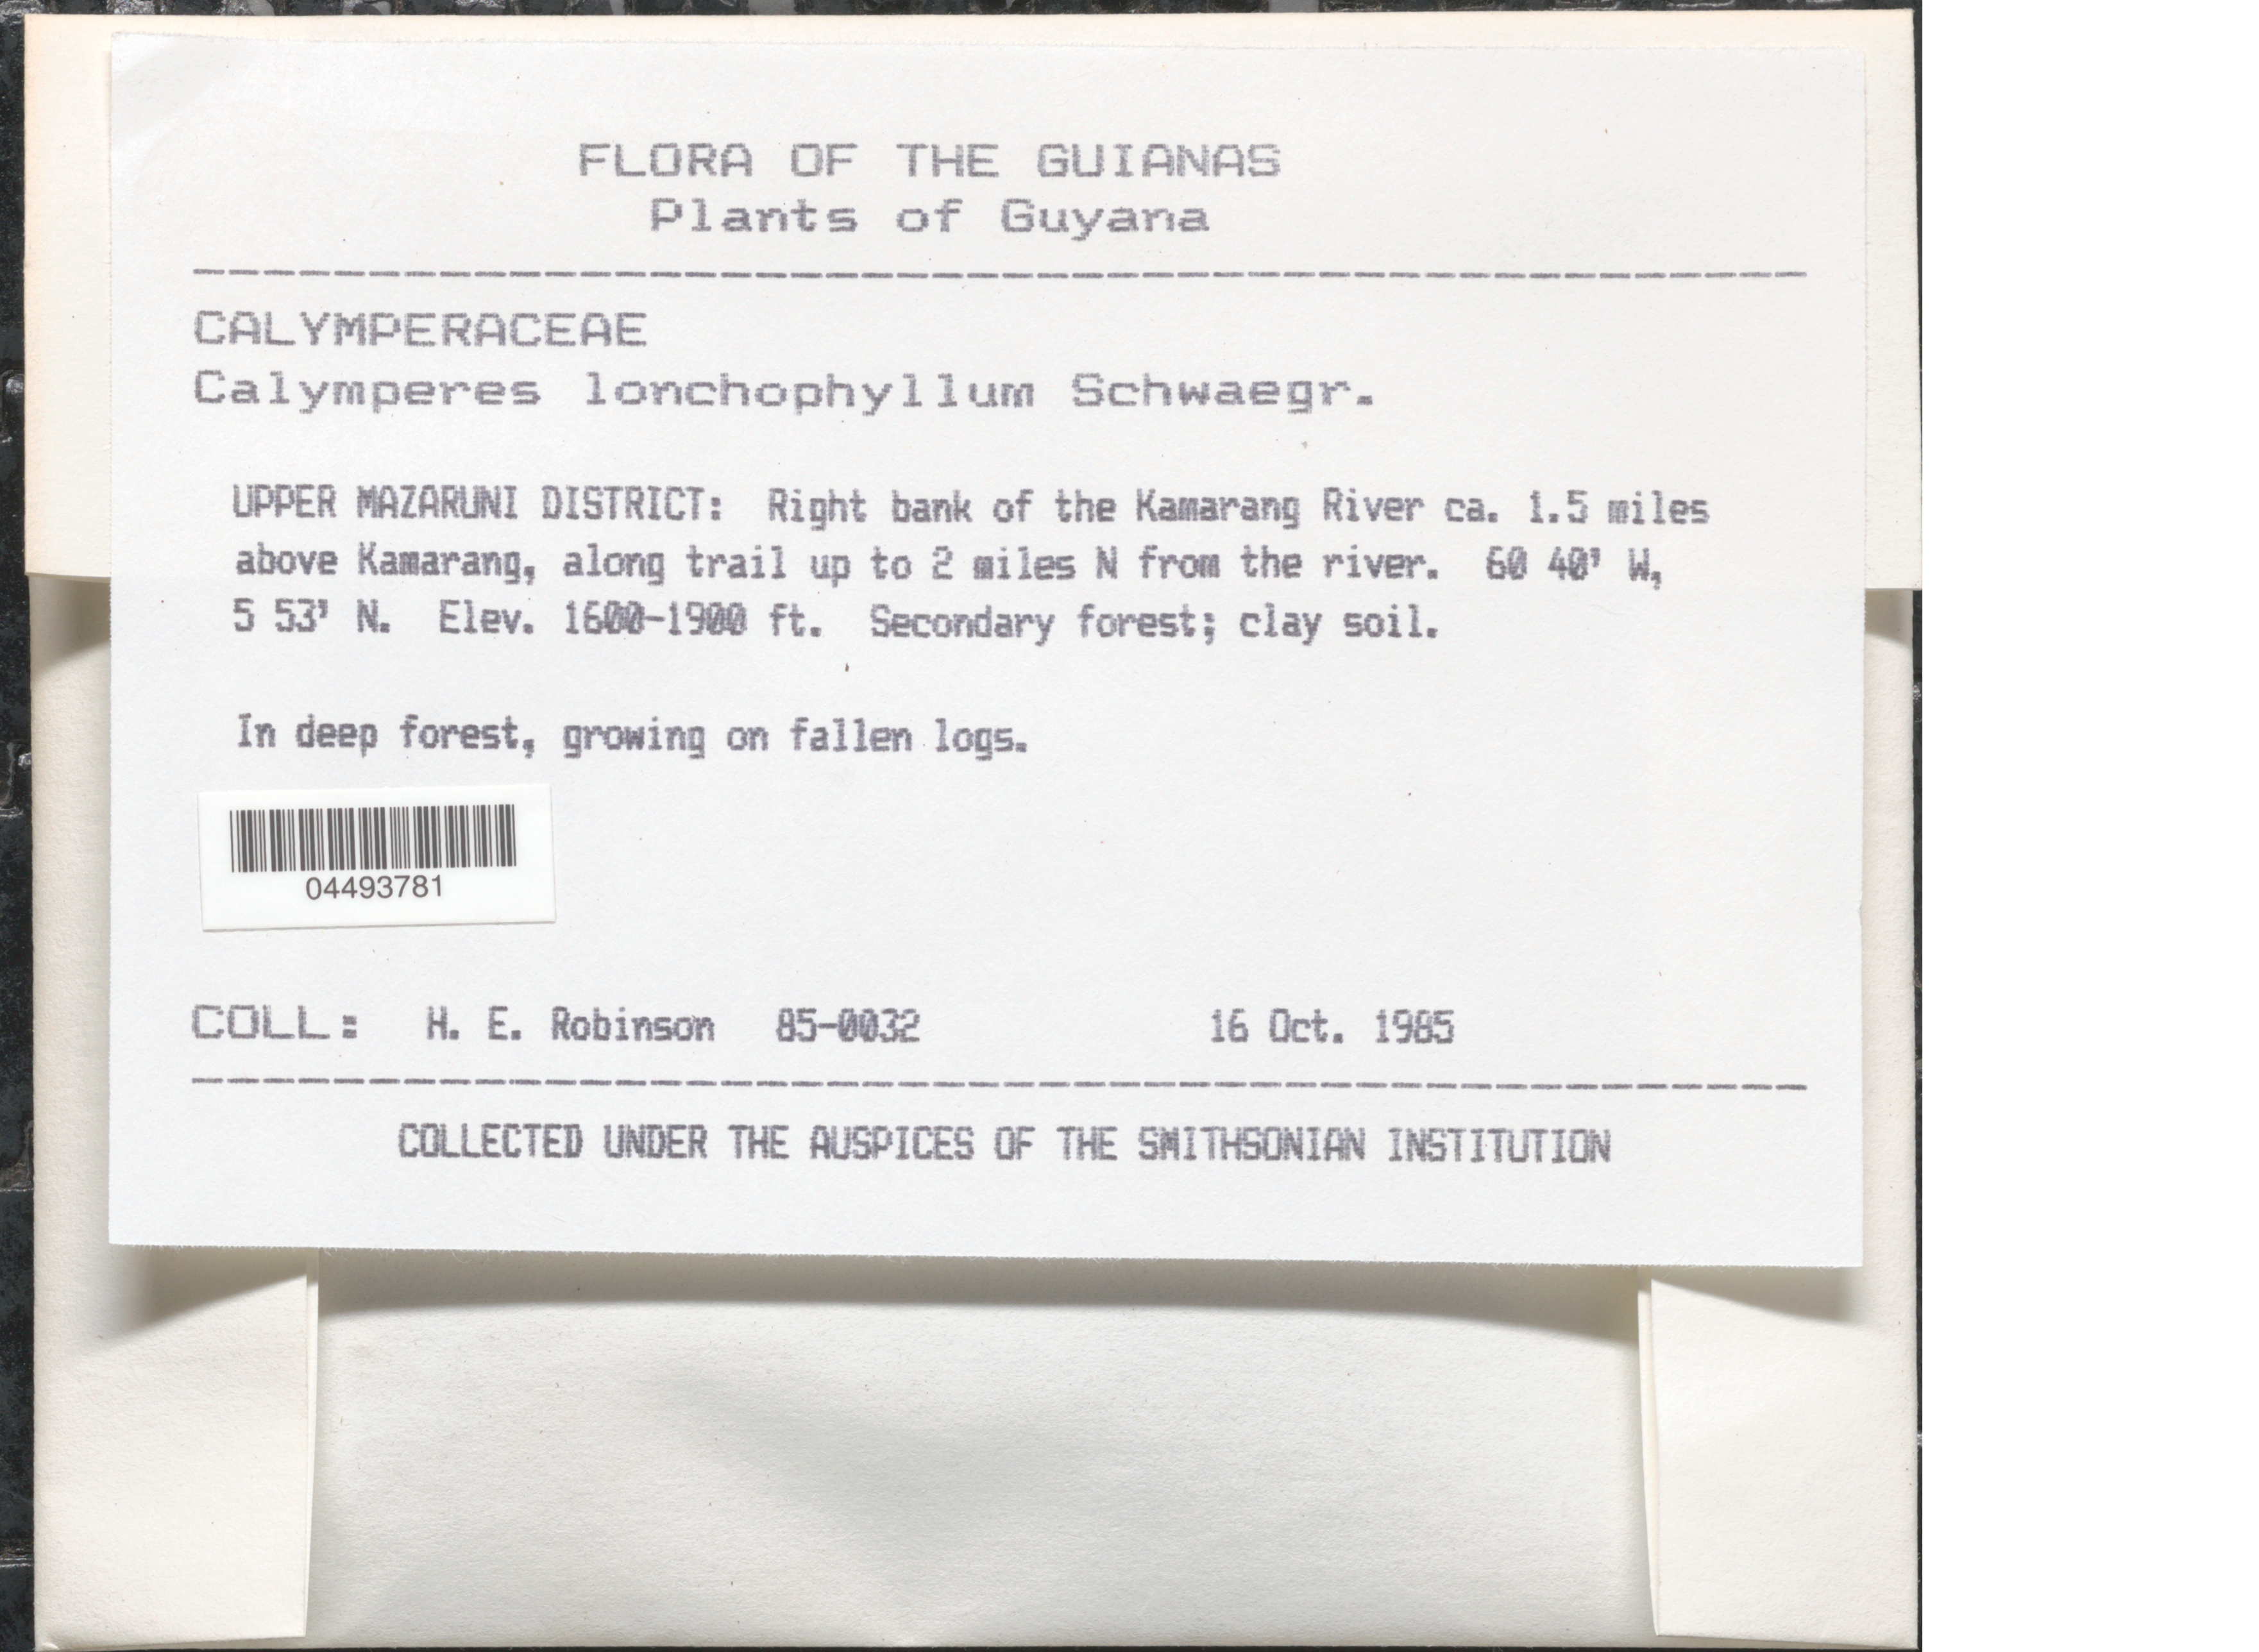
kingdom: Plantae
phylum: Bryophyta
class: Bryopsida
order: Dicranales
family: Calymperaceae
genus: Calymperes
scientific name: Calymperes lonchophyllum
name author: Schwaegr.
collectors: H. Robinson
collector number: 85-0032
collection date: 1985-10-16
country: Guyana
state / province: Cuyuni-Mazaruni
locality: The Guianas. Upper Mazaruni District: Right bank of the Kamarang River ca. 1.5 miles above Kamarang, along trail up to 2 miles N from the river.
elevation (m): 488